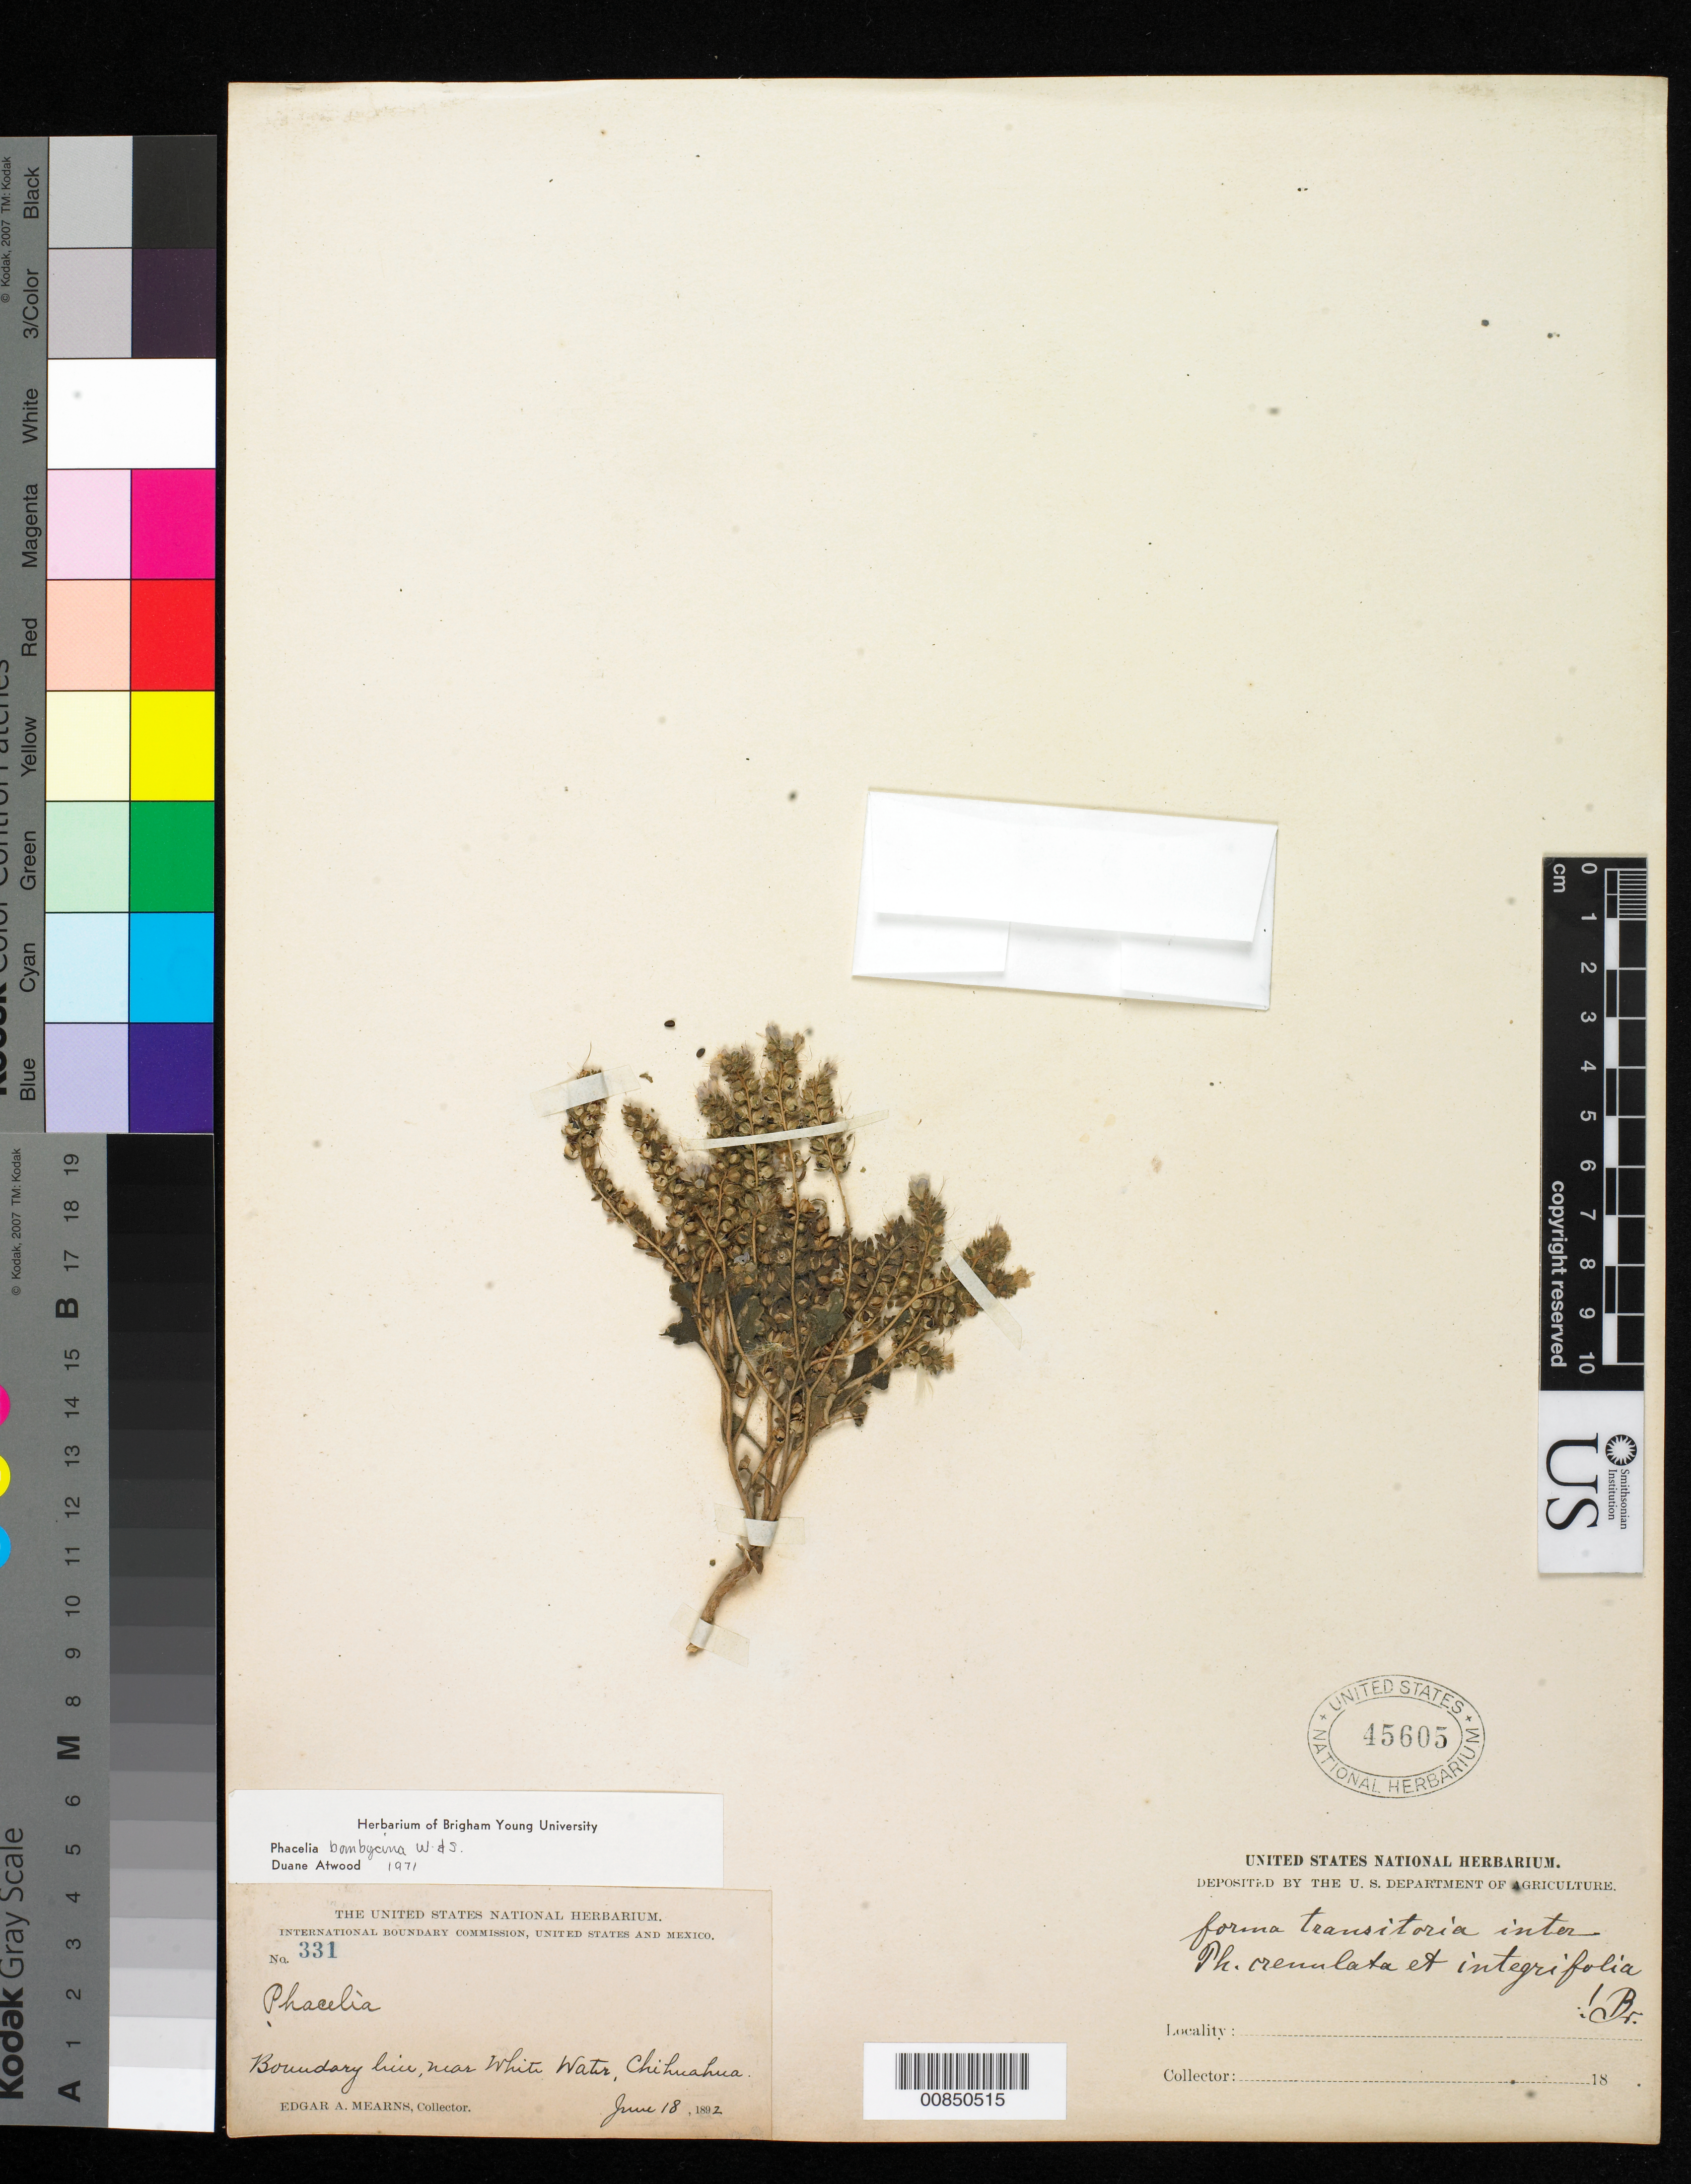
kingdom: Plantae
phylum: Tracheophyta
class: Magnoliopsida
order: Boraginales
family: Hydrophyllaceae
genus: Phacelia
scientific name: Phacelia bombycina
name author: Wooton & Standl.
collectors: E. A. Mearns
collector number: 331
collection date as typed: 18 Jun 1892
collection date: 1892-06-18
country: Mexico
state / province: Chihuahua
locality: Boundary Line, near White Water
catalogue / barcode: US 45605